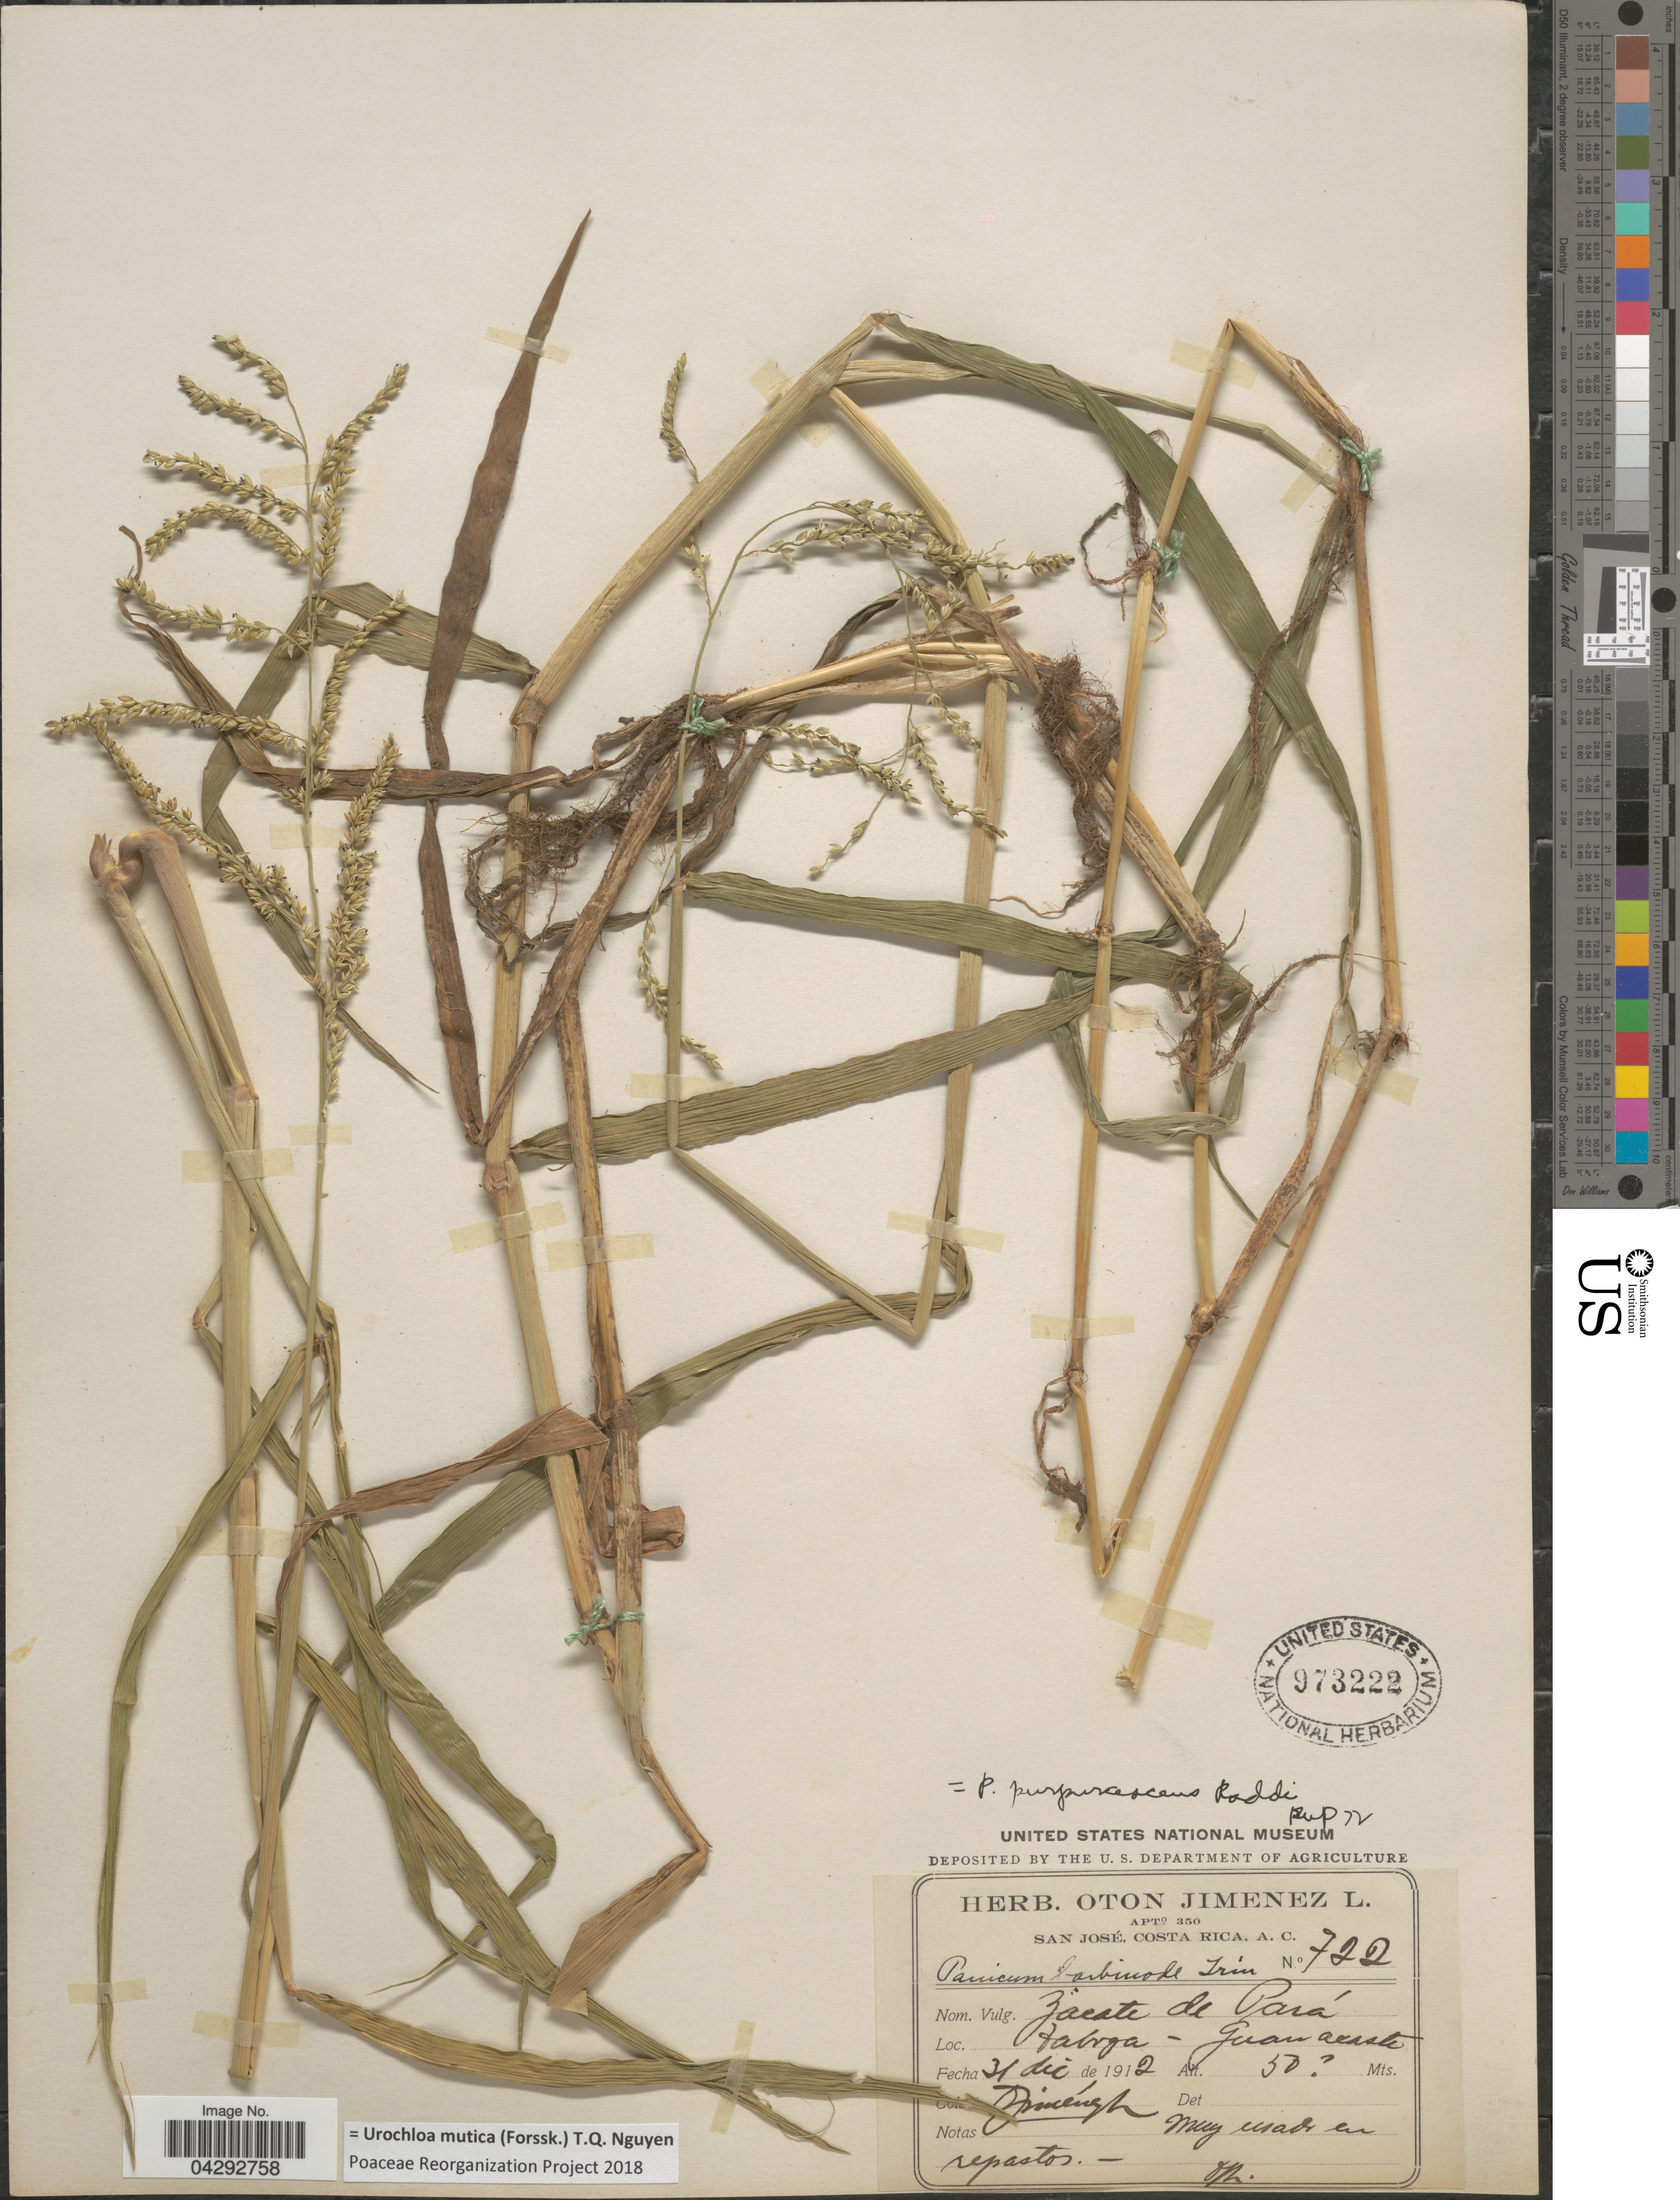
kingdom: Plantae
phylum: Tracheophyta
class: Liliopsida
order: Poales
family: Poaceae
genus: Urochloa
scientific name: Urochloa mutica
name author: (Forssk.) T.Q. Nguyen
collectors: O. Jiménez L.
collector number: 722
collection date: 1912-12-31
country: Costa Rica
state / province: Guanacaste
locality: Zacate de Pará. Taboga.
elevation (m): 50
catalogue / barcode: US 973222